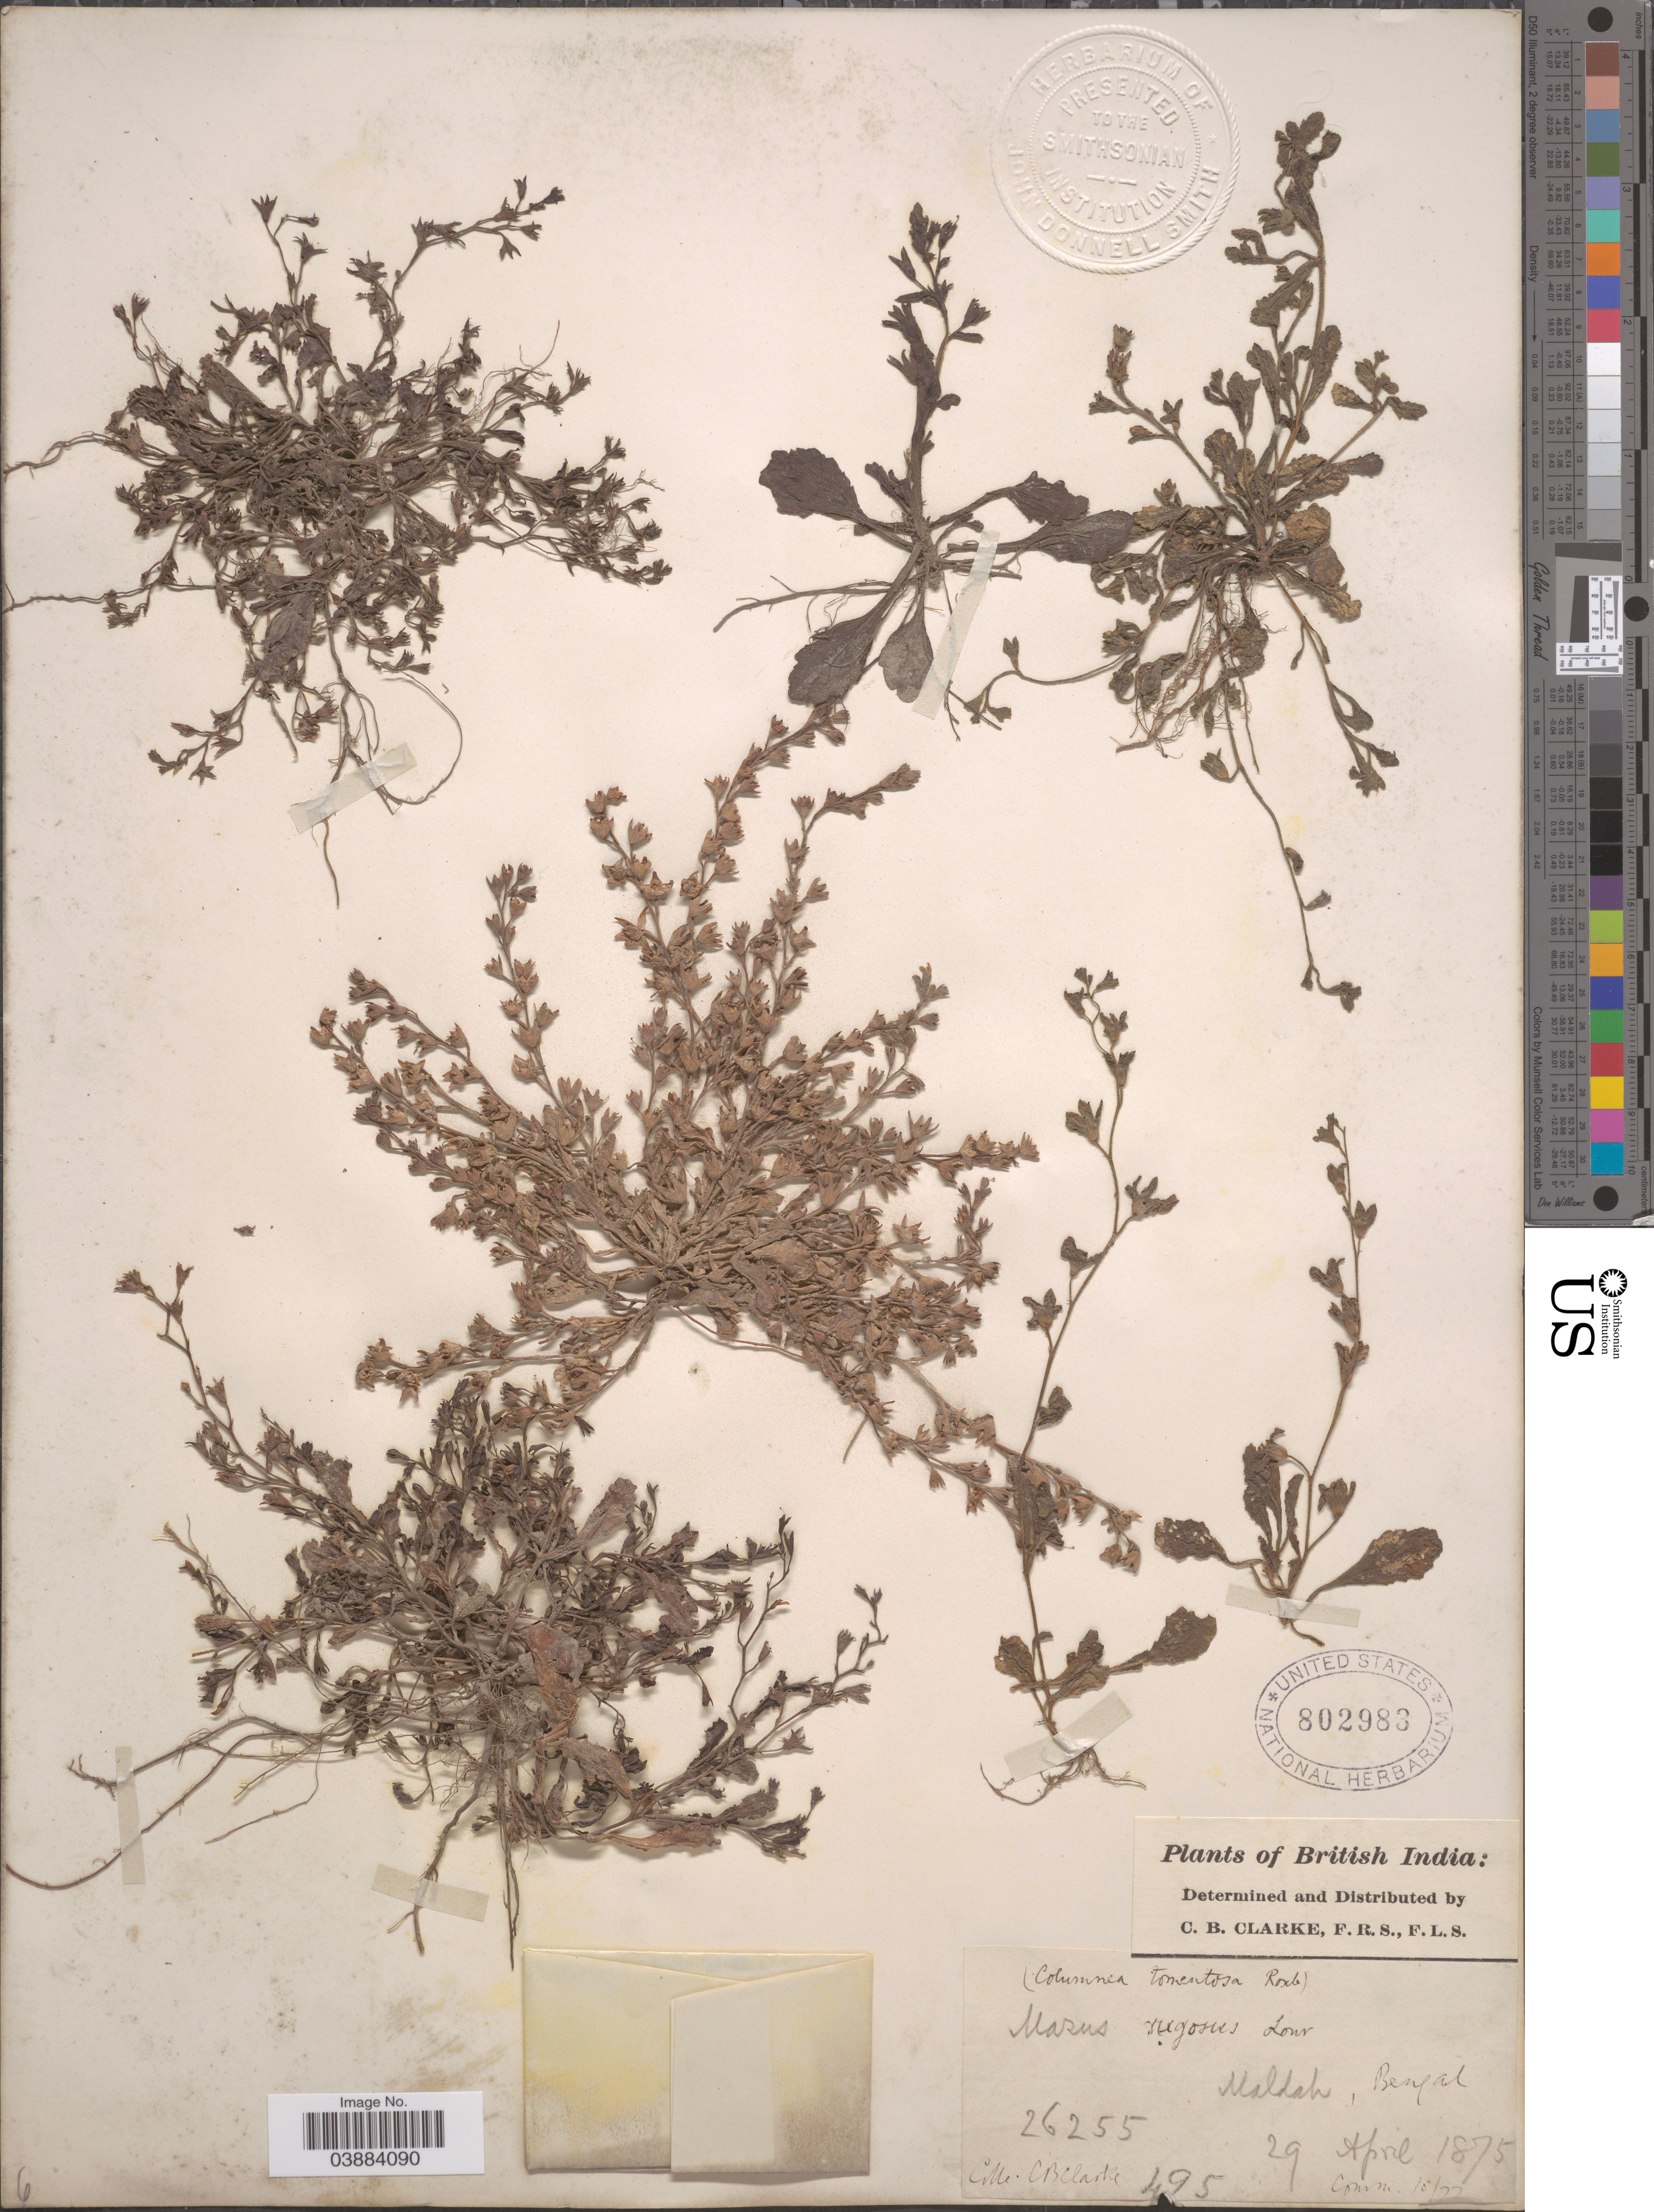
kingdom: Plantae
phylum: Tracheophyta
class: Magnoliopsida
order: Lamiales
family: Mazaceae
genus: Mazus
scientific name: Mazus japonicus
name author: (Thunb.) Kuntze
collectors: C. B. Clarke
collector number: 495/26255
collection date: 1875-04-29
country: India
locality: British India. Maldah, Bengal.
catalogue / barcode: US 802983